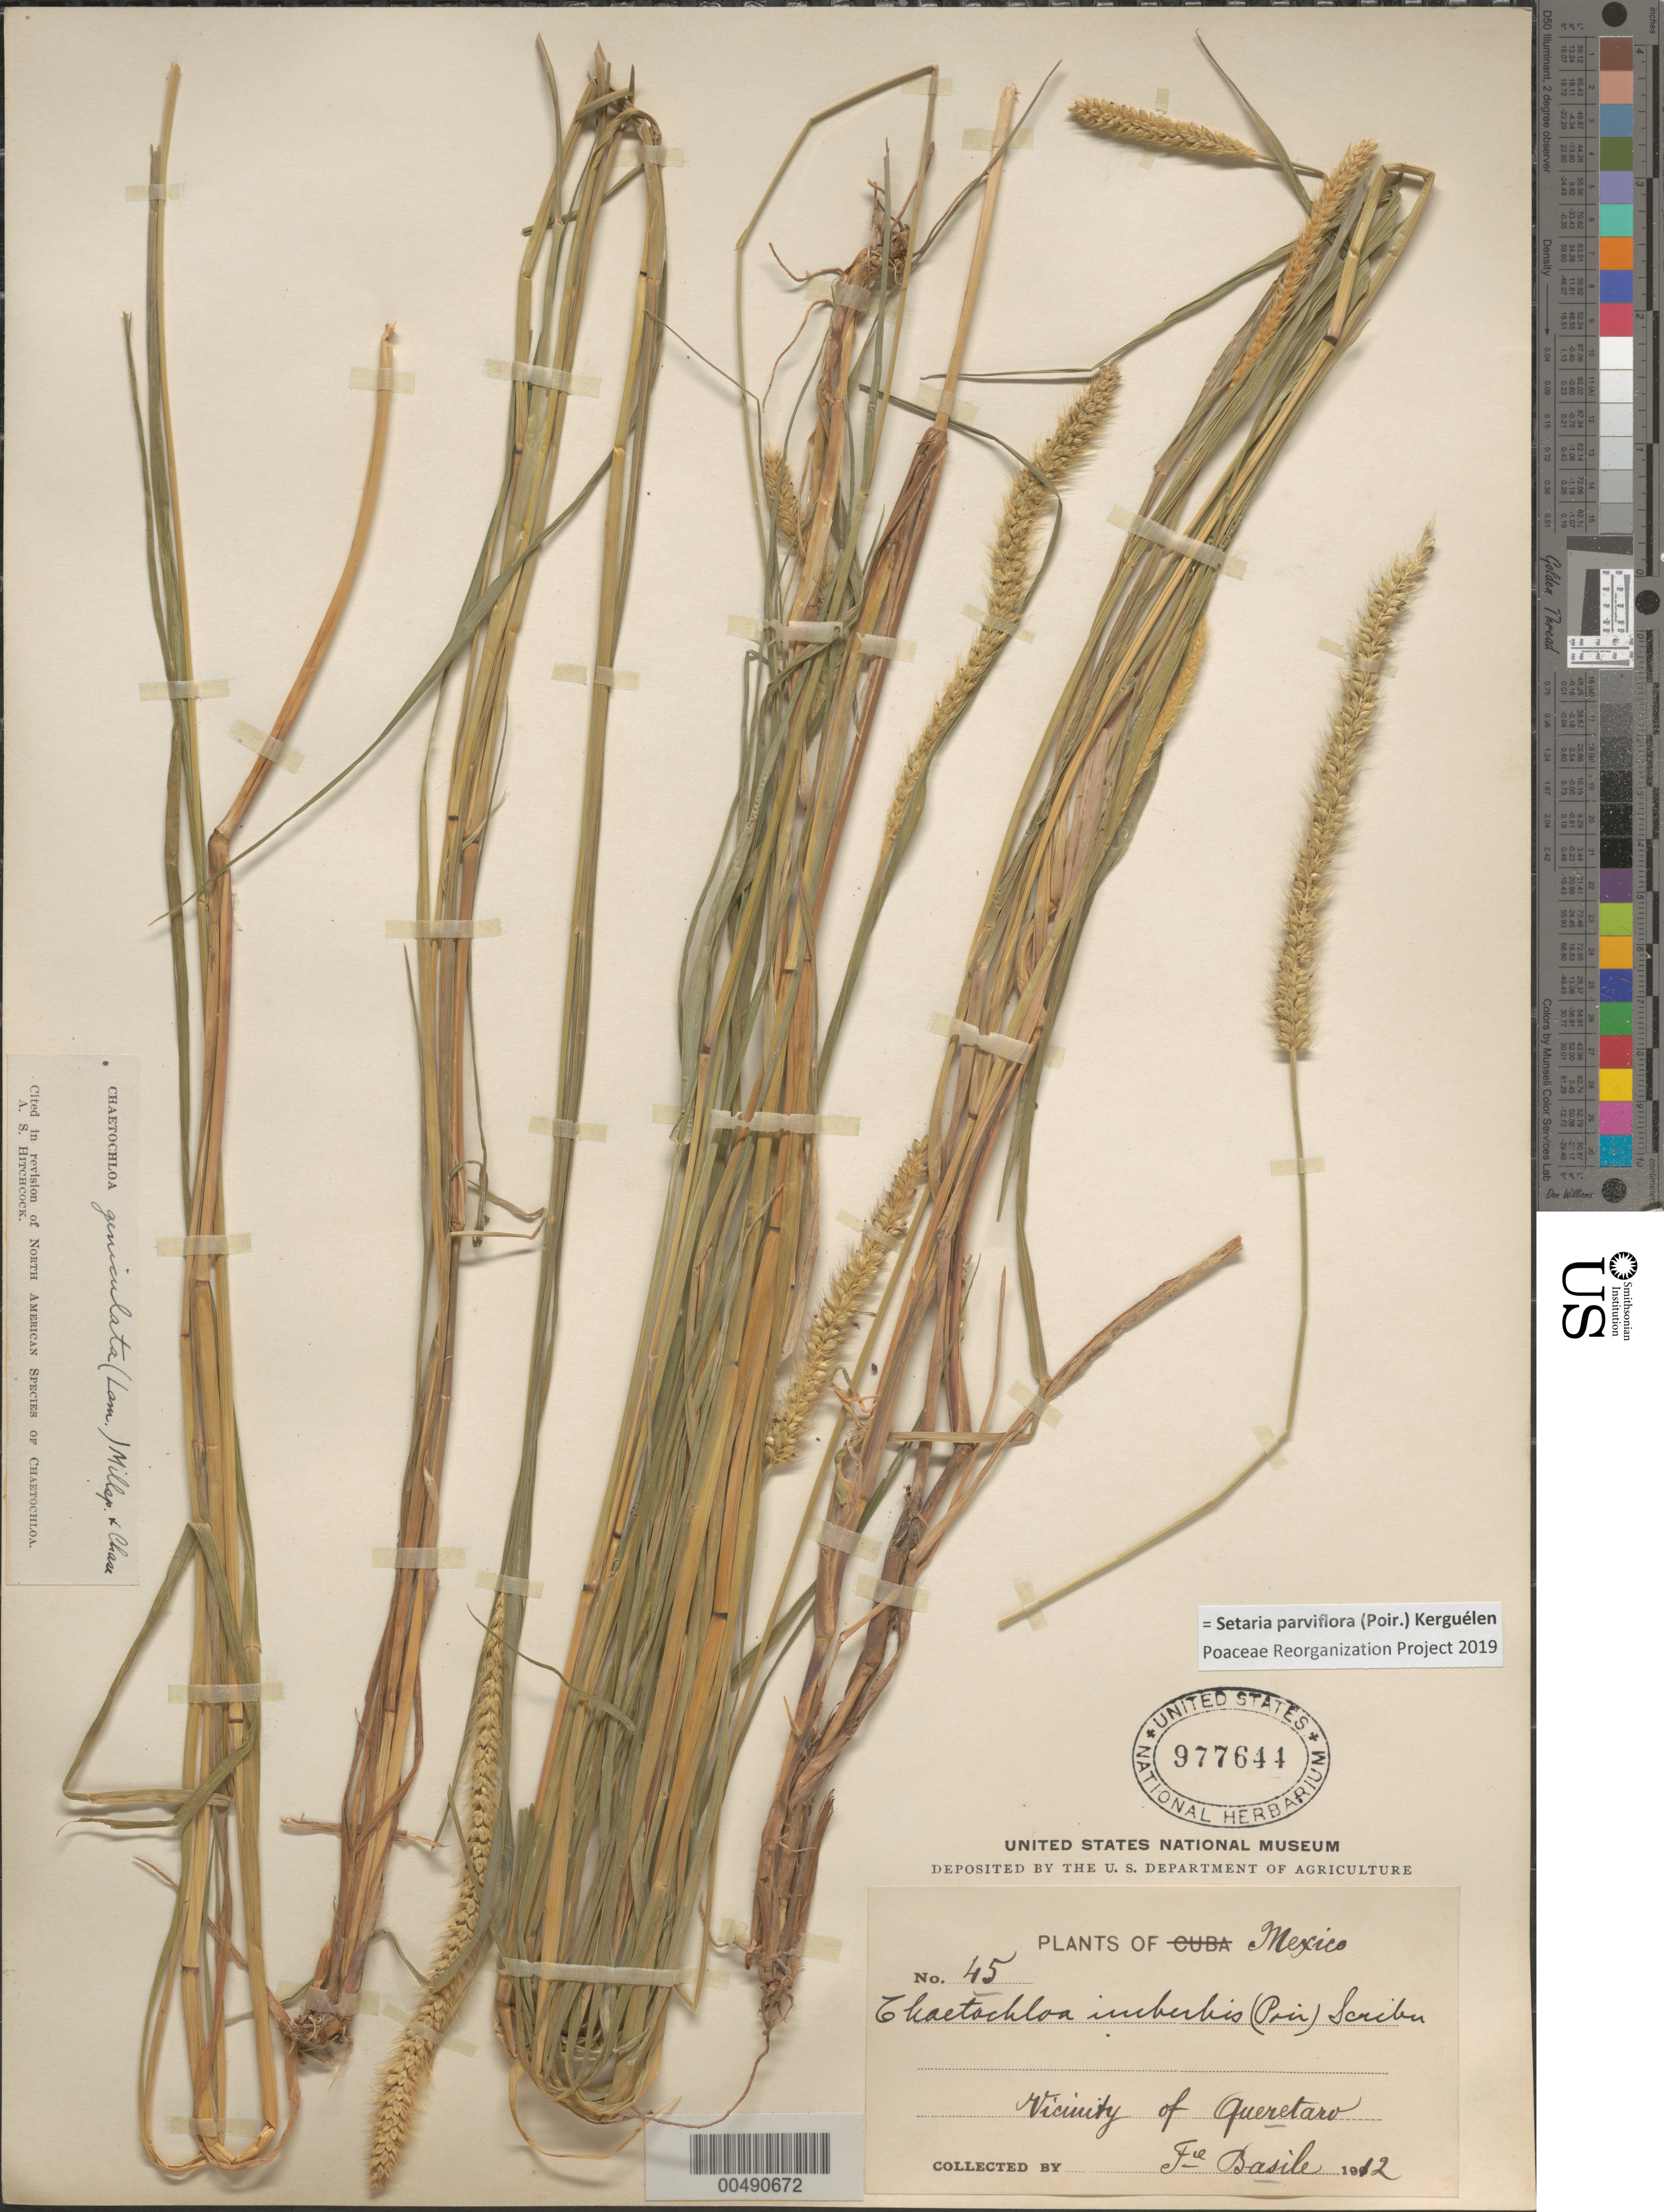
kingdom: Plantae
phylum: Tracheophyta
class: Liliopsida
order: Poales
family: Poaceae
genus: Setaria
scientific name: Setaria parviflora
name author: (Poir.) Kerguélen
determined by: Poaceae Reorganization Project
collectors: Bro. Basile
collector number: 45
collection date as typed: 1912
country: Mexico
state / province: Querétaro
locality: Vicinity of Querétaro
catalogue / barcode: US 977644